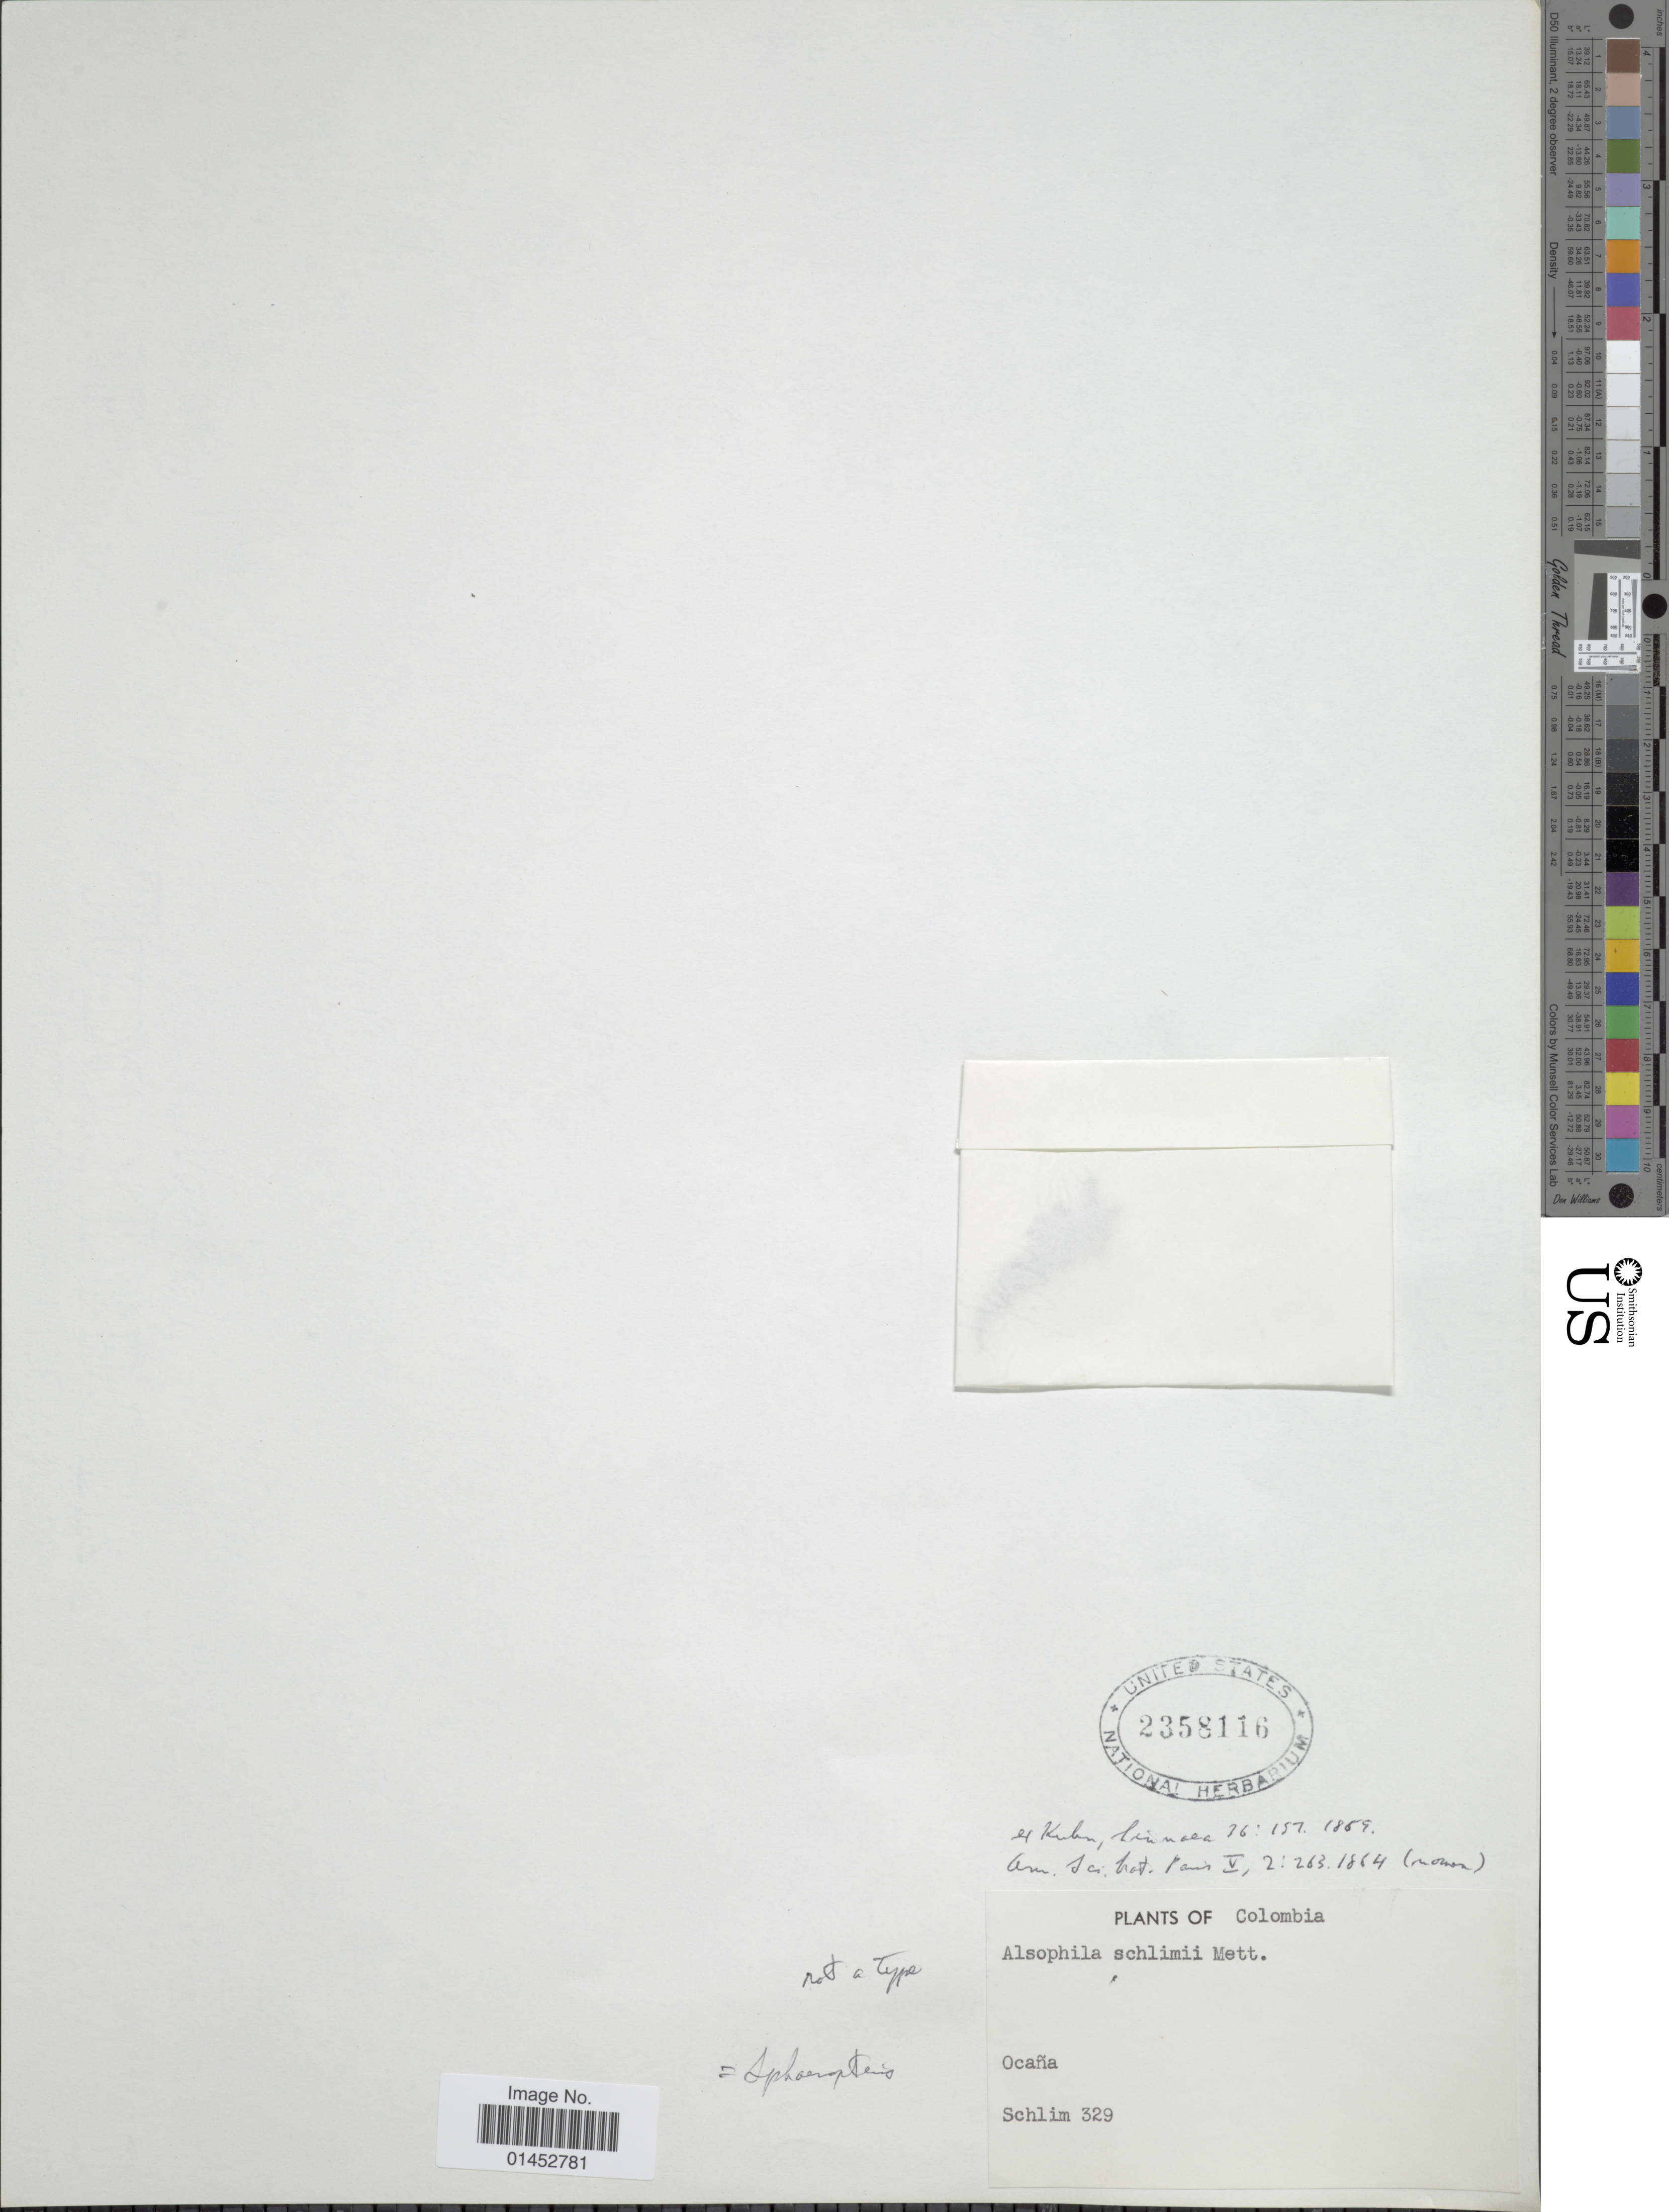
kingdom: Plantae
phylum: Tracheophyta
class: Polypodiopsida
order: Cyatheales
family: Cyatheaceae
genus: Cyathea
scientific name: Cyathea schlimii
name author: (Kuhn) Domin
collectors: L. Schlim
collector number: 329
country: Colombia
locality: Ocaña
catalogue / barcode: US 2358116